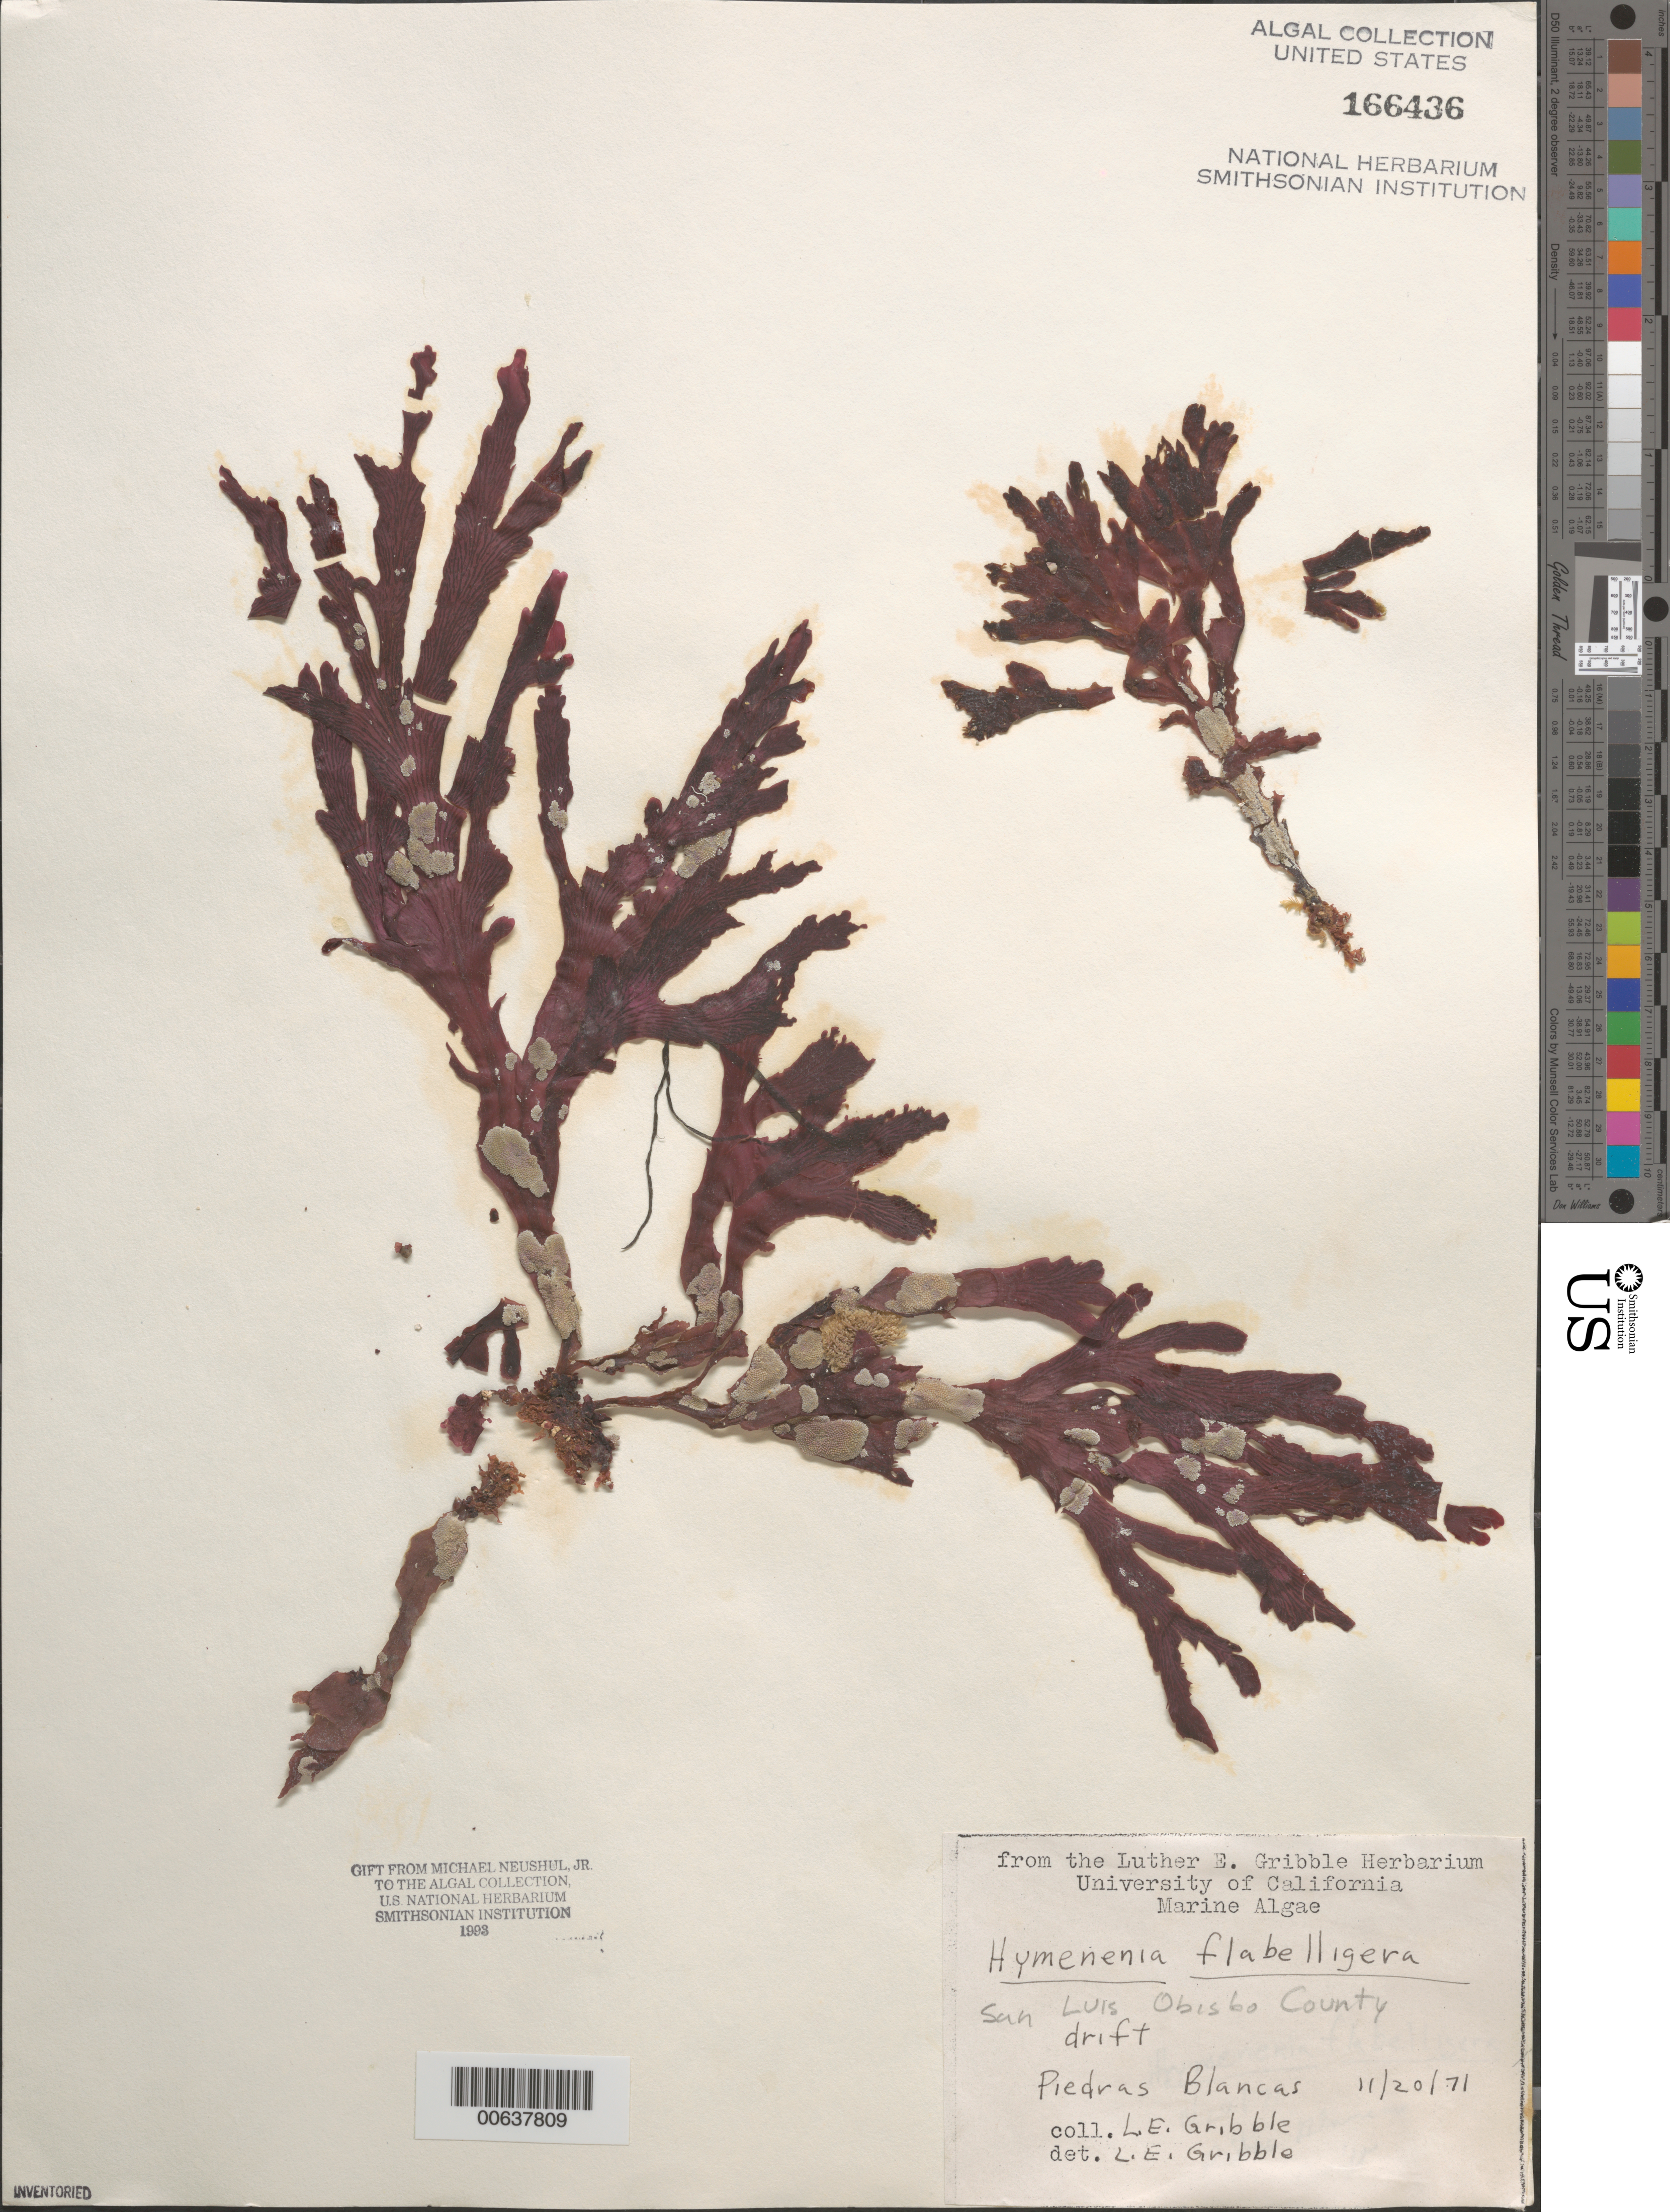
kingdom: Plantae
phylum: Rhodophyta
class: Florideophyceae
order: Ceramiales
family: Delesseriaceae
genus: Hymenena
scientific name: Hymenena flabelligera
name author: (J. Agardh) Kylin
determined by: Gribble, L. E.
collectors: L. Gribble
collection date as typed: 20 Nov 1971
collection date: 1971-11-20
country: United States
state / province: California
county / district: San Luis Obispo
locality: Piedras Blancas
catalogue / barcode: US 166436